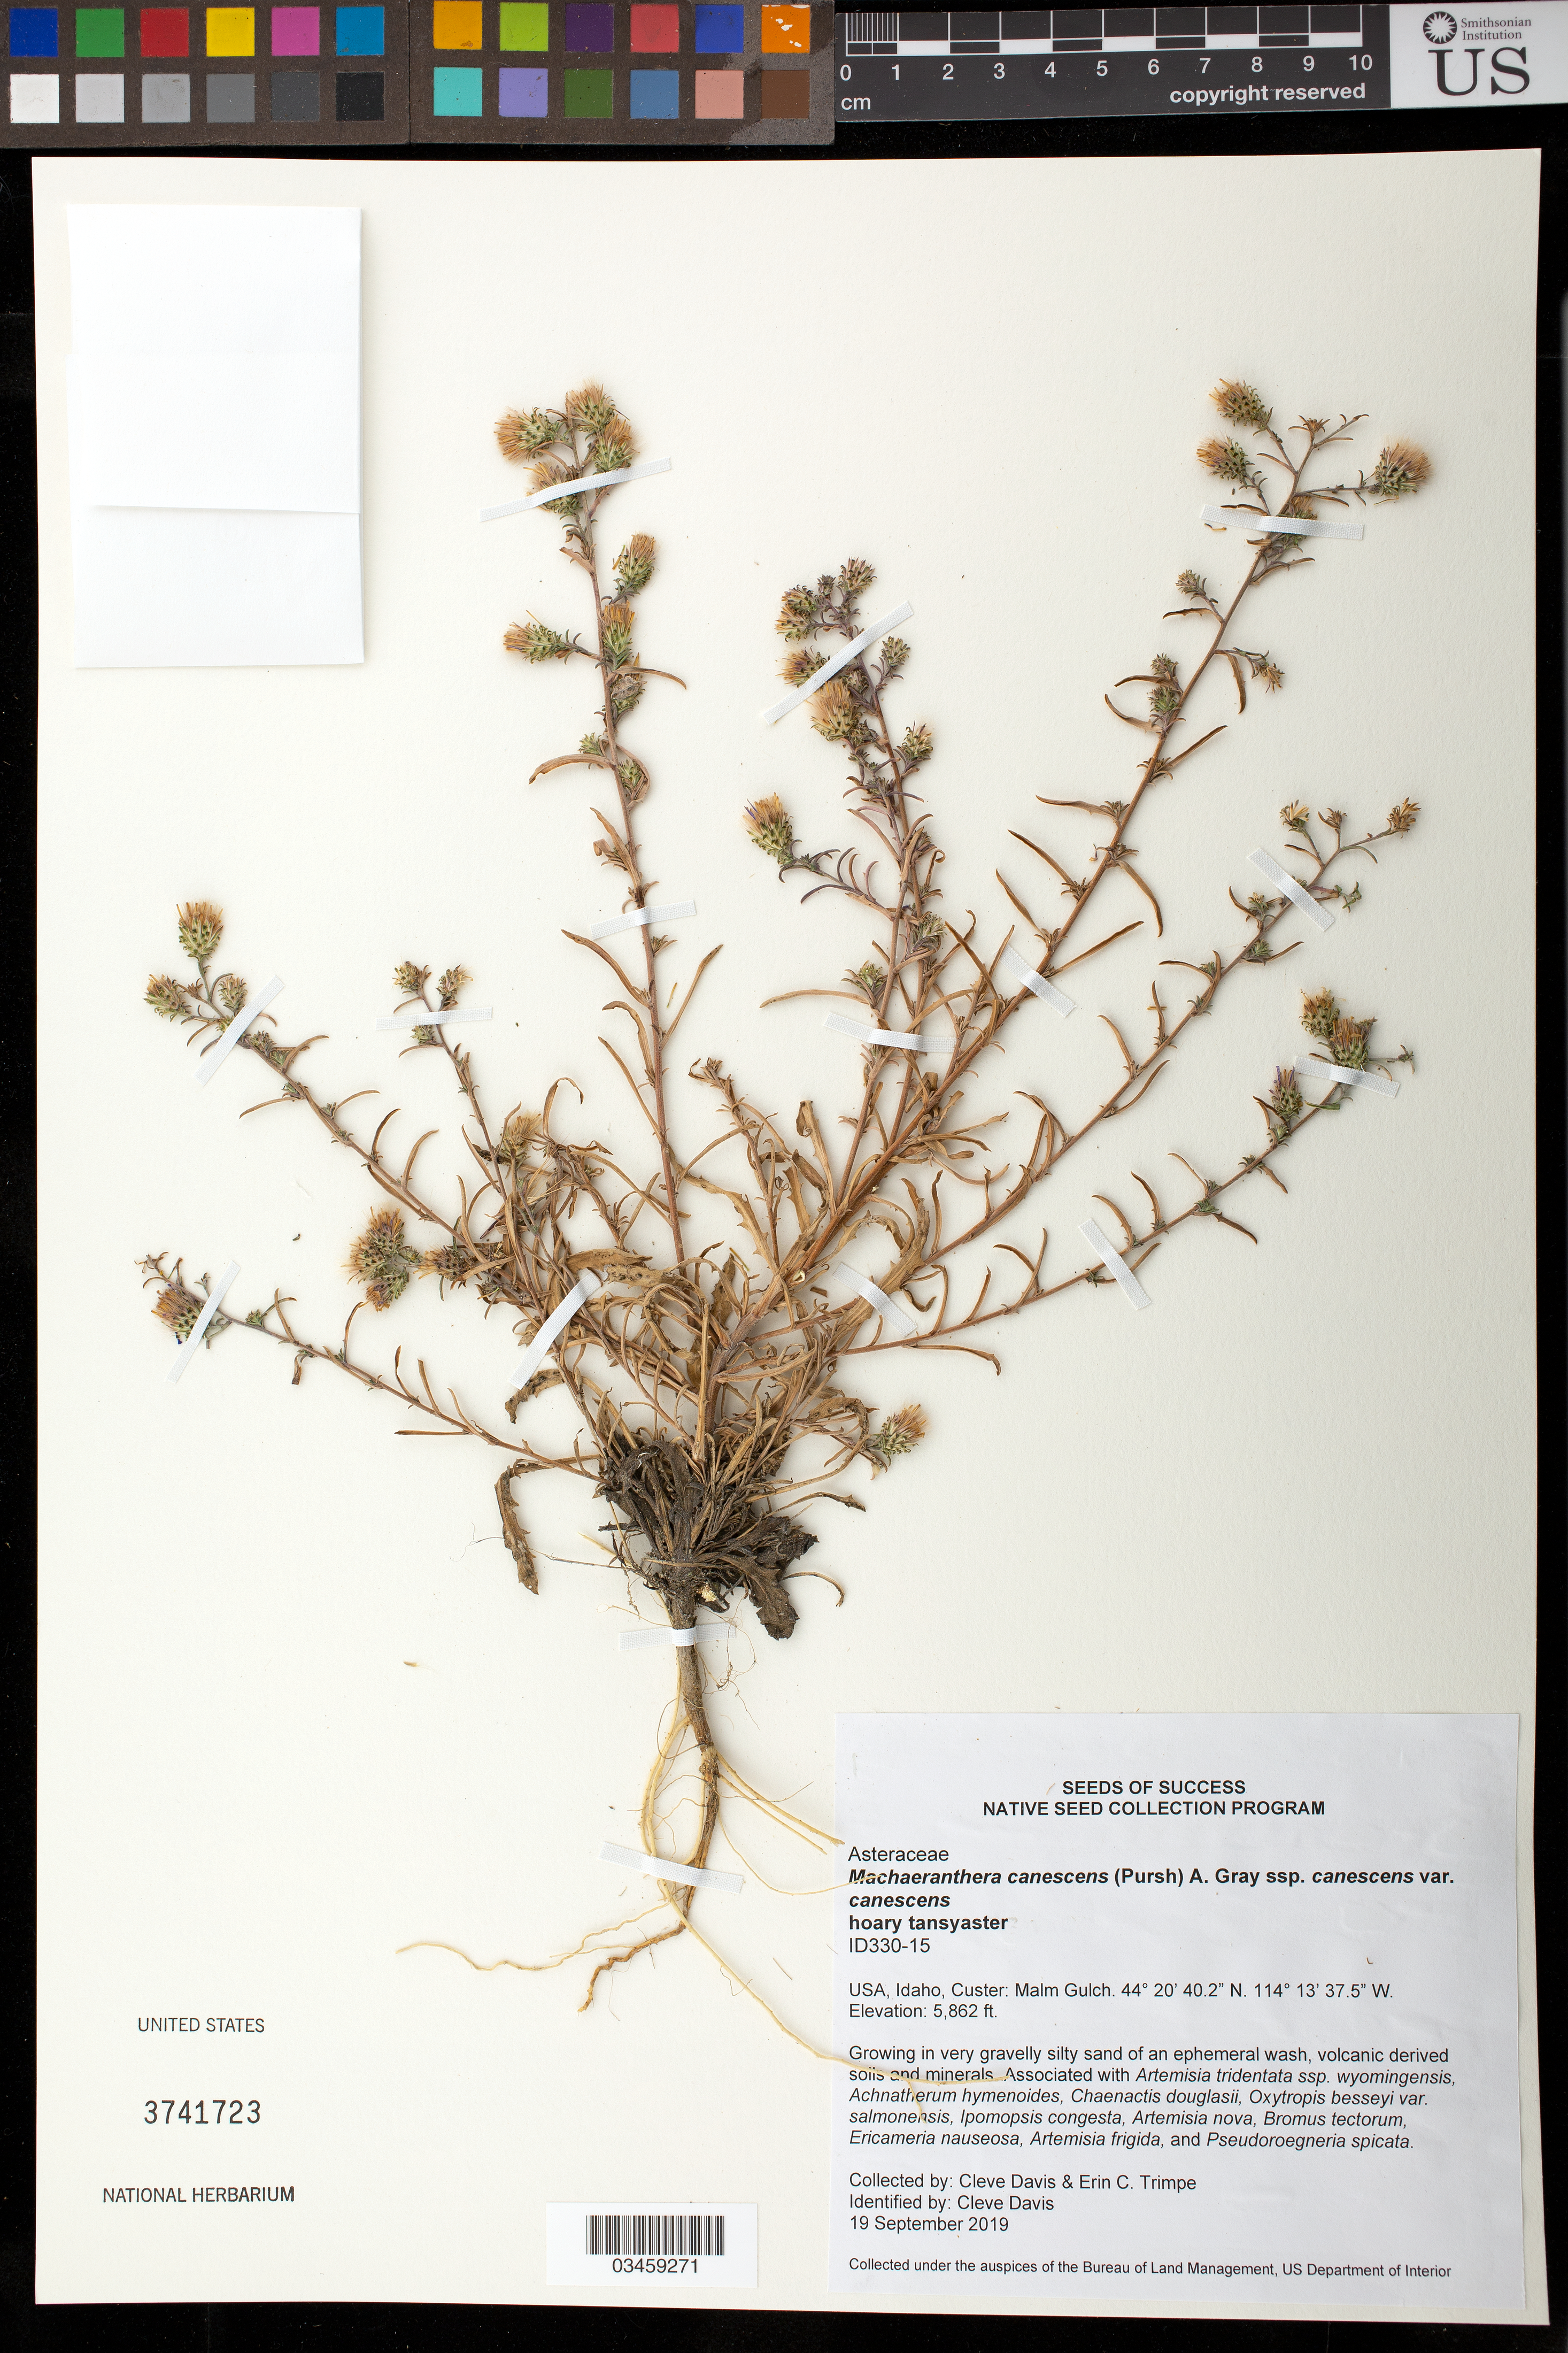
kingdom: Plantae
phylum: Tracheophyta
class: Magnoliopsida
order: Asterales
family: Asteraceae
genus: Machaeranthera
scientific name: Machaeranthera canescens var. canescens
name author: (Pursh) A. Gray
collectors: C. Davis & E. Trimpe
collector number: IZD330-015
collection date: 2019-09-18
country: United States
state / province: Idaho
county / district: Custer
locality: Malm Gulch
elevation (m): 1787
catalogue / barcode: US 3741723